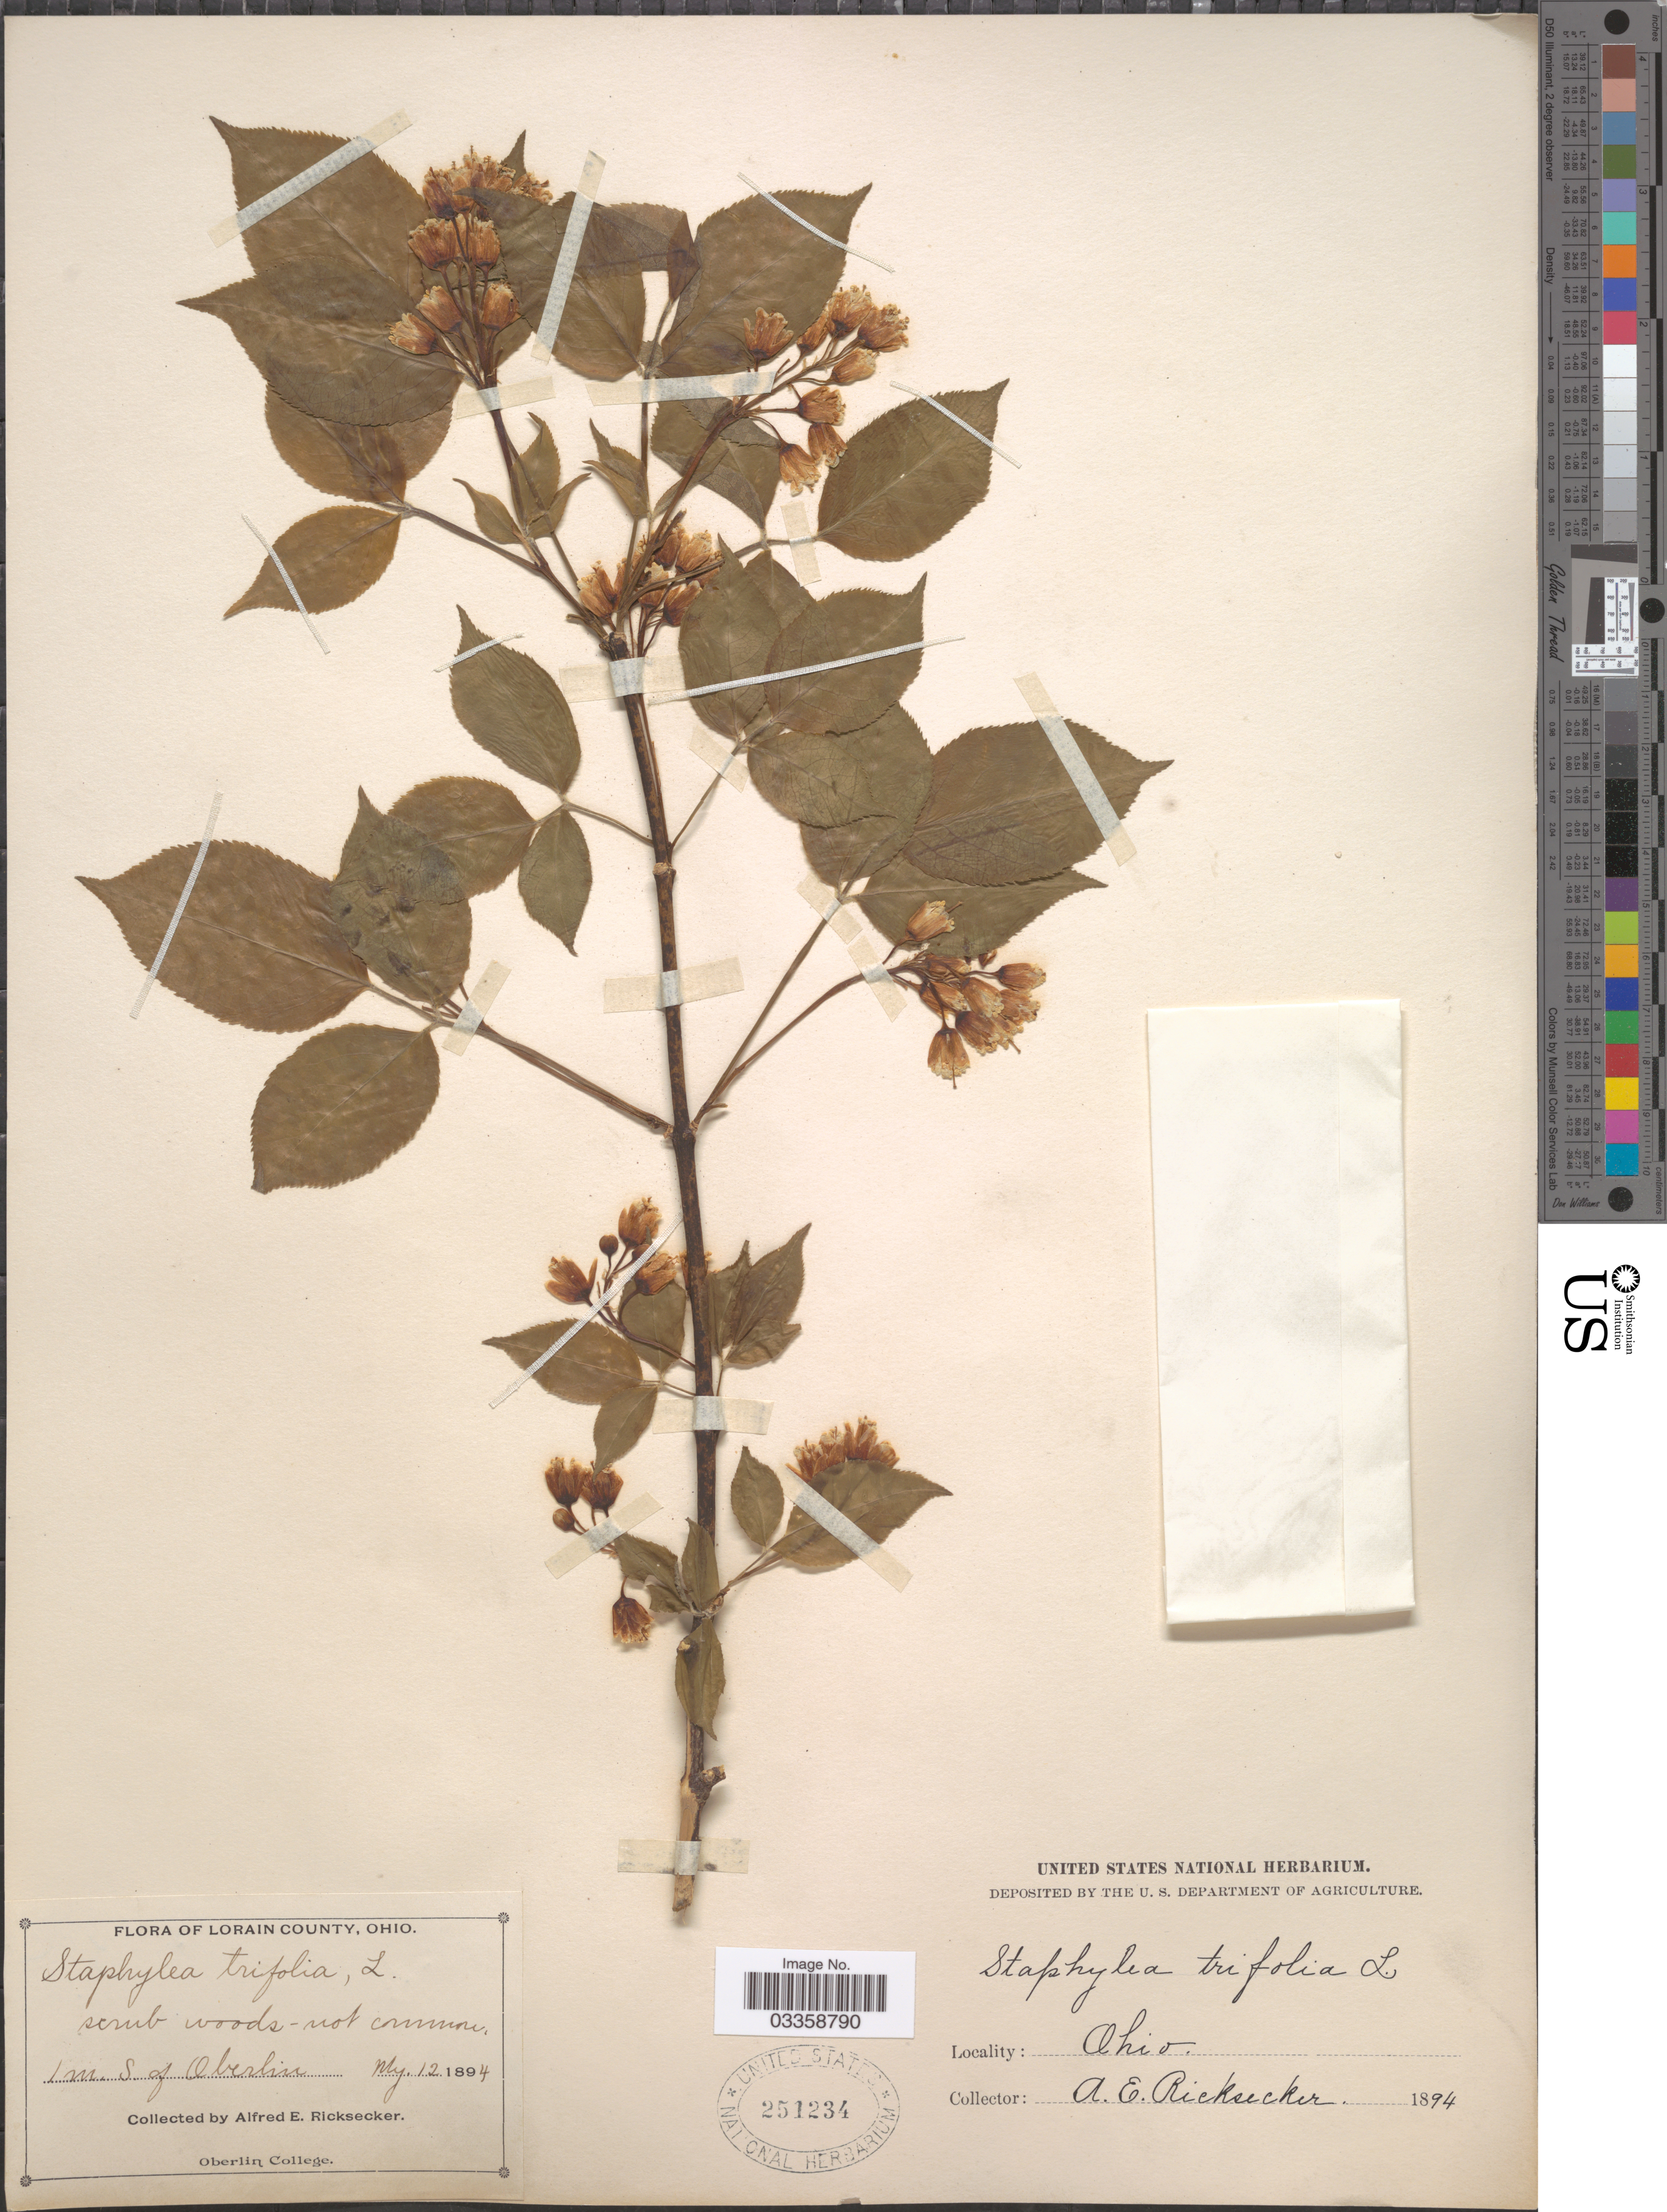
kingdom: Plantae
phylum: Tracheophyta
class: Magnoliopsida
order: Crossosomatales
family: Staphyleaceae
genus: Staphylea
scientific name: Staphylea trifolia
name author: L.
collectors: A. E. Ricksecker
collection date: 1894-05-12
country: United States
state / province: Ohio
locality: Lorain County, 1 m. S of Oberlin.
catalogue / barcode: US 251234